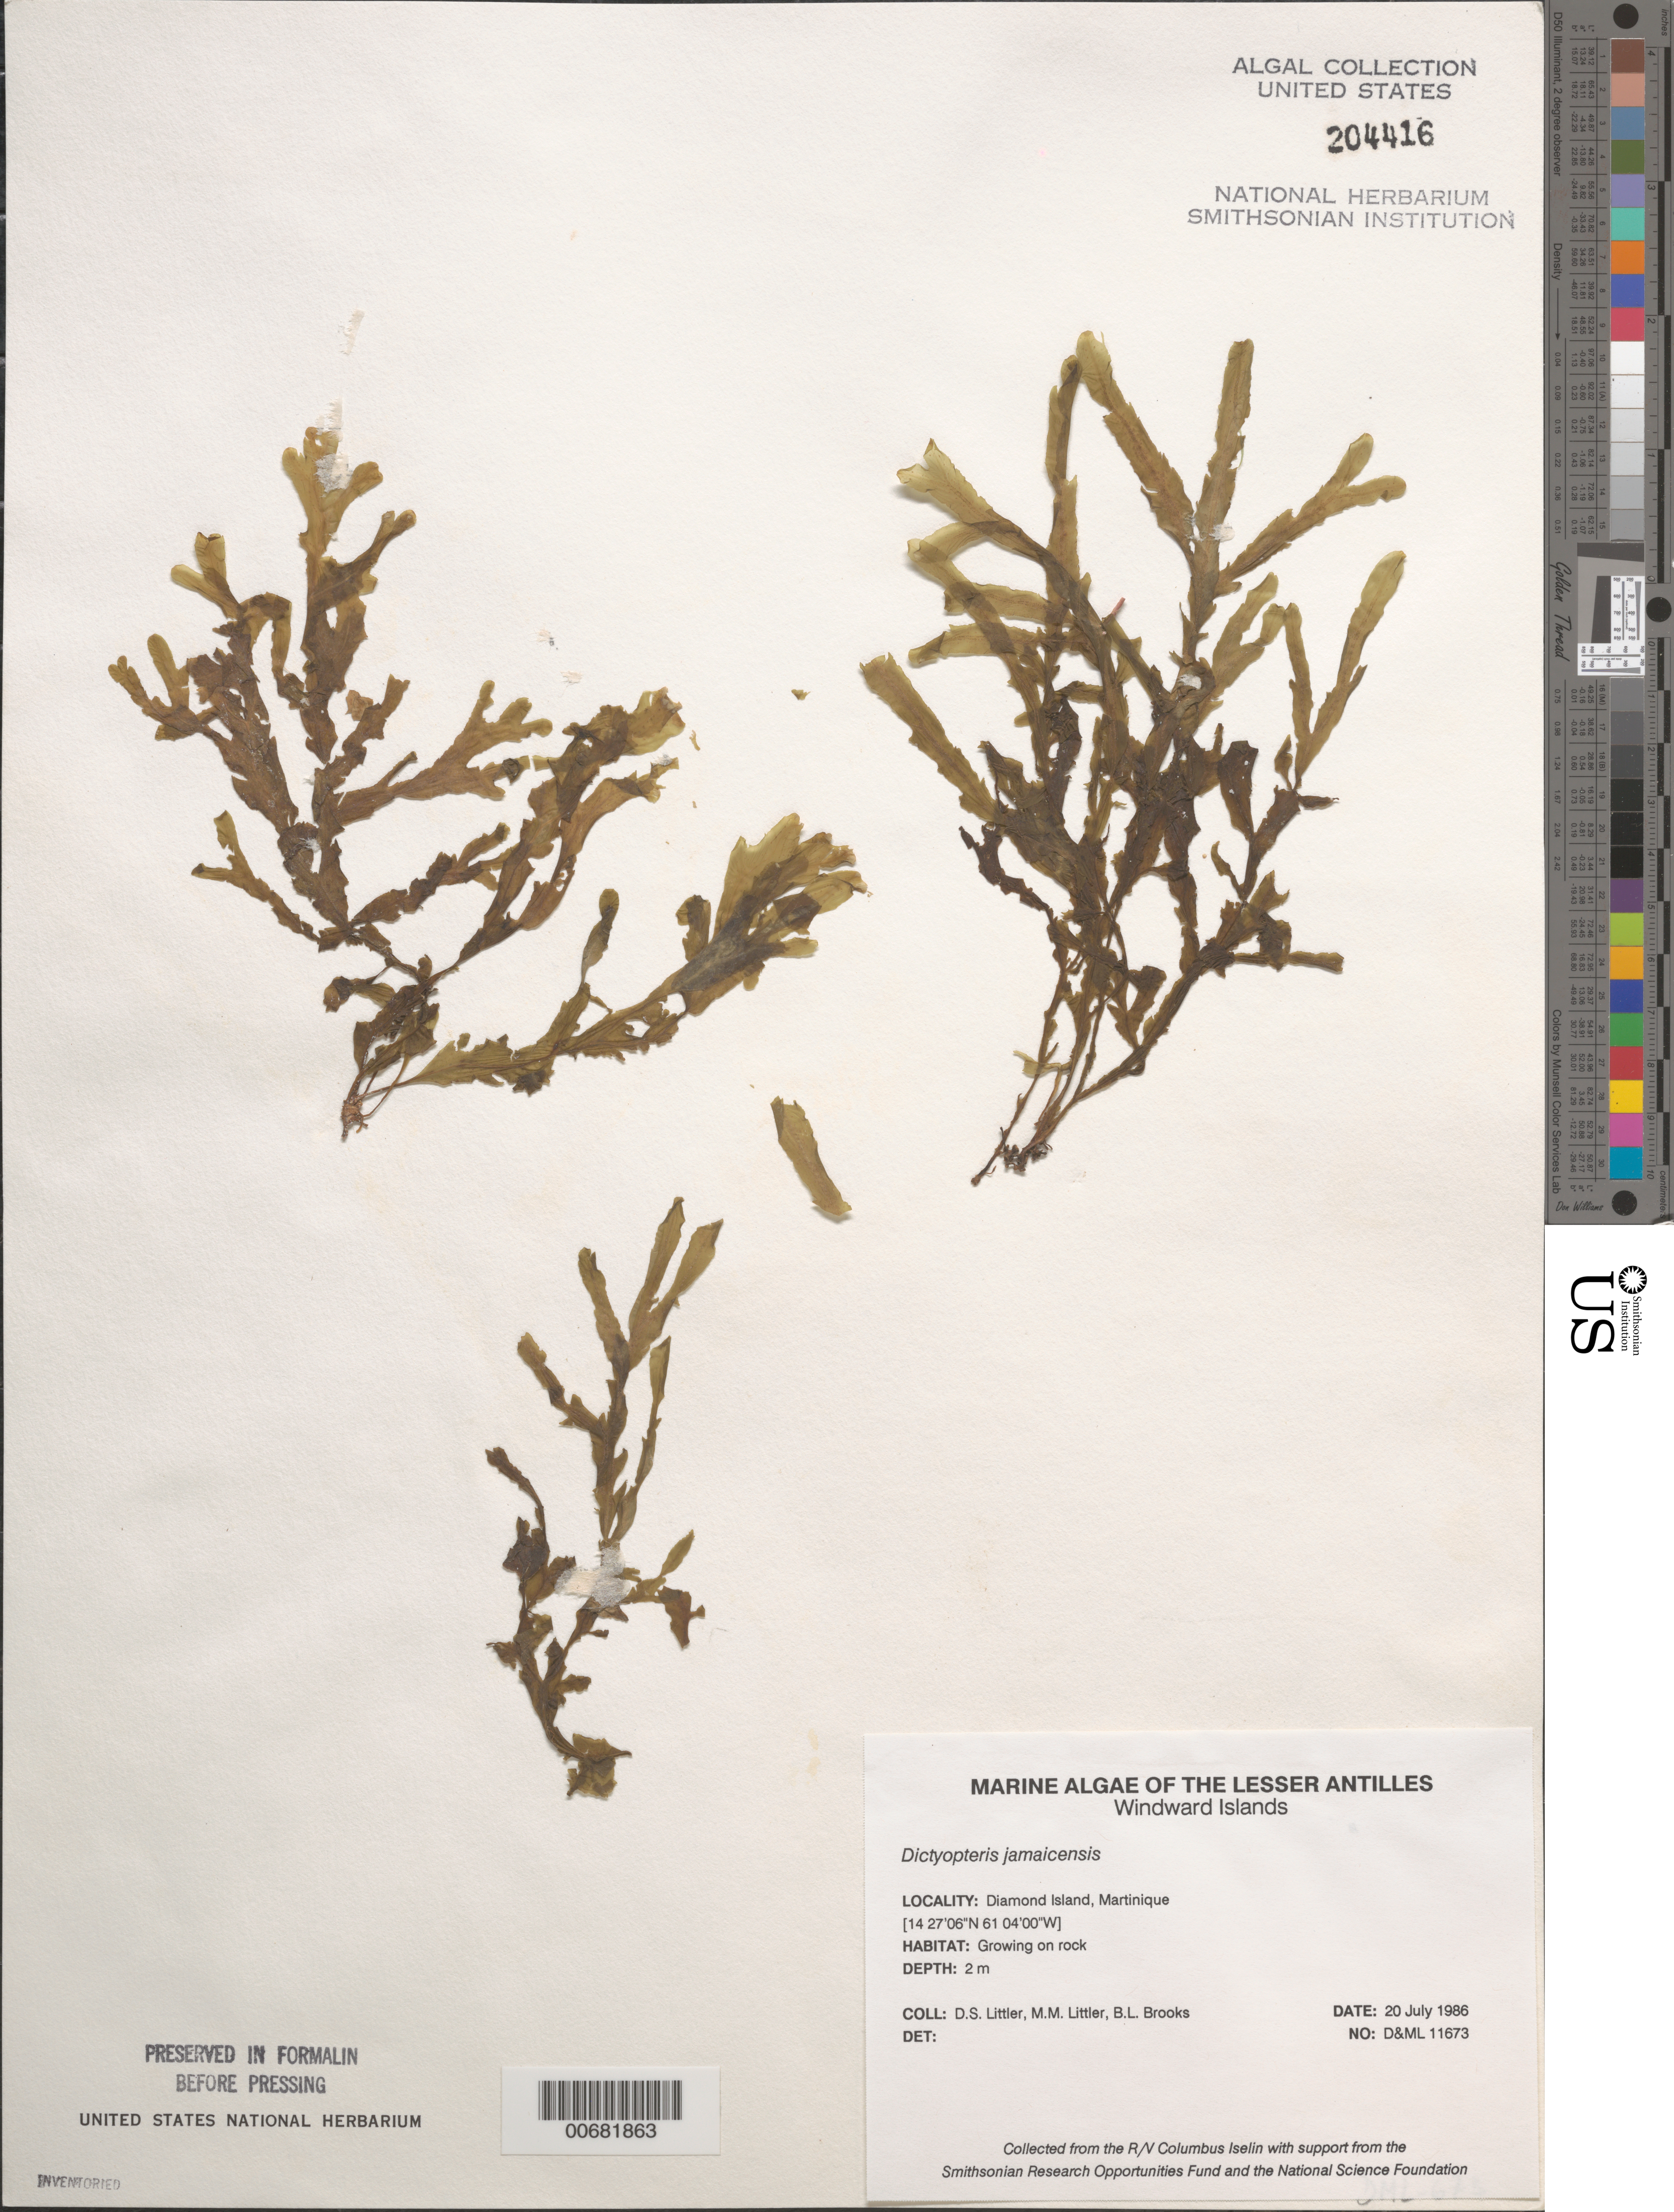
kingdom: Chromista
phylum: Ochrophyta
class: Phaeophyceae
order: Dictyotales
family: Dictyotaceae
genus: Dictyopteris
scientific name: Dictyopteris jamaicensis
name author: W.R. Taylor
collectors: D. S. Littler, M. M. Littler & B. Brooks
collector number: D&ML 11673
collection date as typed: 20 Jul 1986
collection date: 1986-07-20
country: Martinique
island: Diamond Island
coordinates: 14 27' 06" N, 61 04' 00" W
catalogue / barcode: US 204416